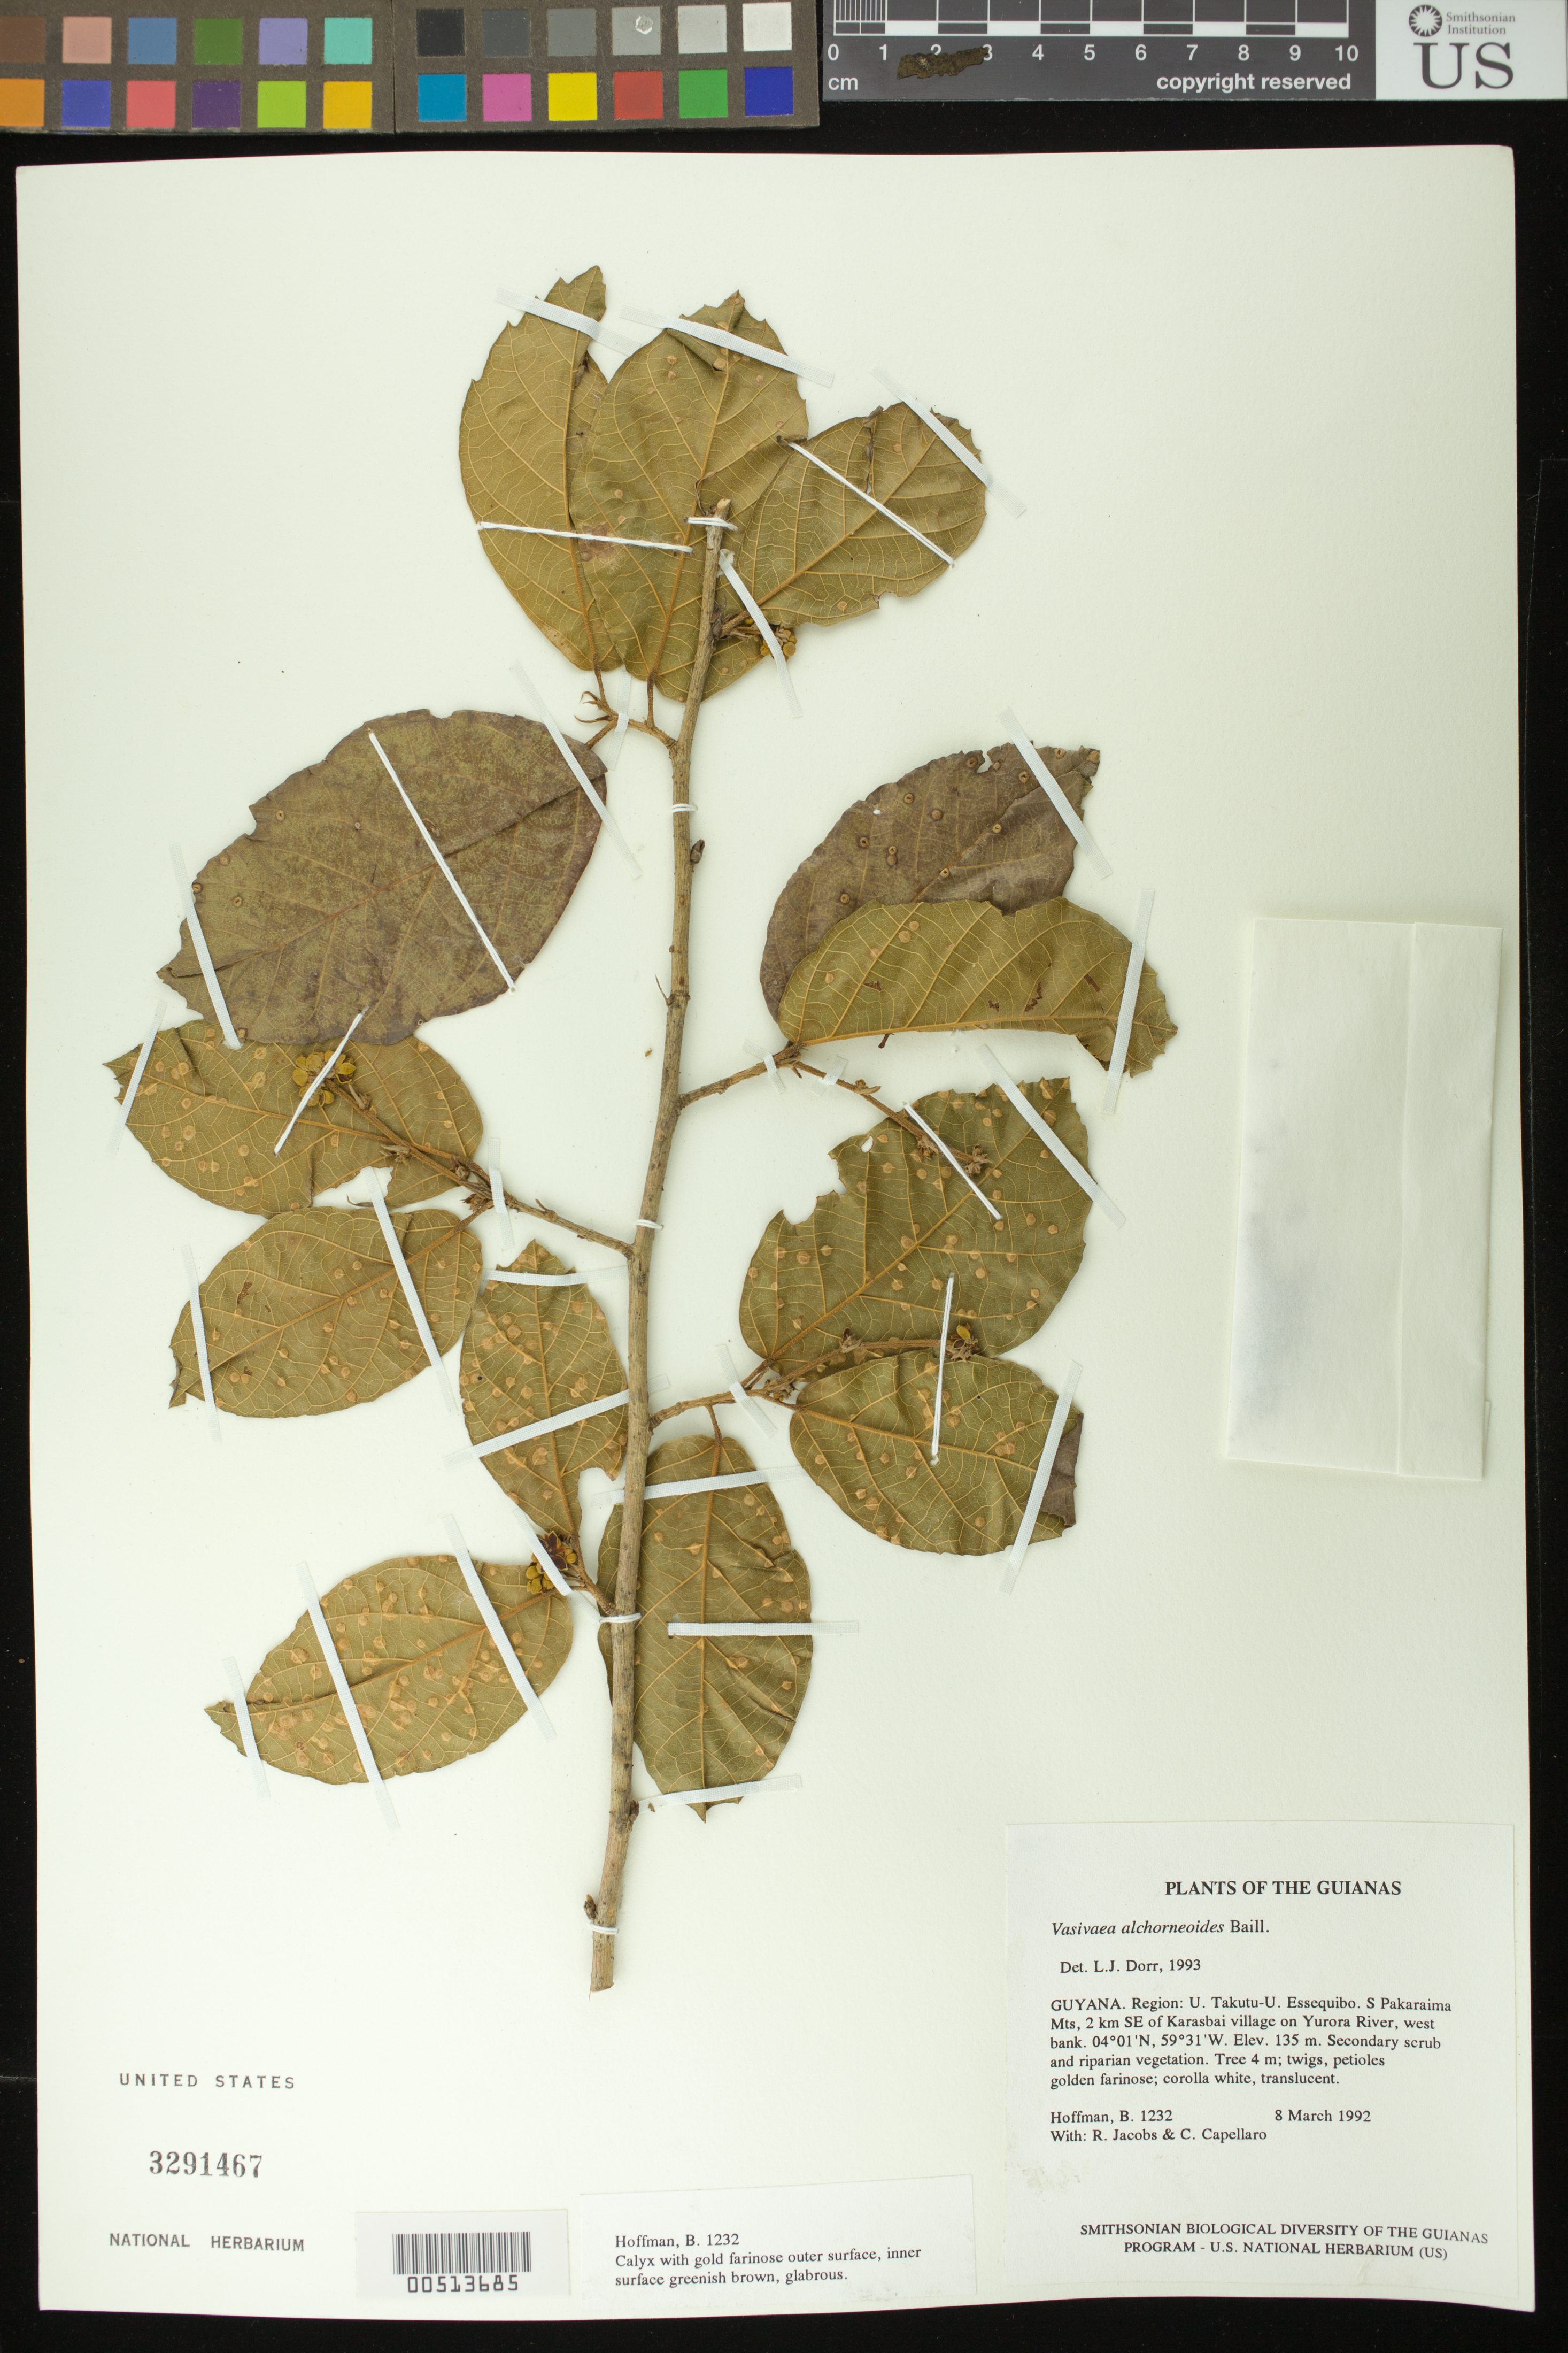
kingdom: Plantae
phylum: Tracheophyta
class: Magnoliopsida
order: Malvales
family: Malvaceae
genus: Vasivaea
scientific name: Vasivaea alchorneoides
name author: Baill.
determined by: Dorr, L. J., (BOT), Smithsonian Institution - National Museum of Natural History (UNITED STATES)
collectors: B. Hoffman, C. Jacobs & C. Capellaro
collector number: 1232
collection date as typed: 08 Mar 1992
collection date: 1992-03-08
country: Guyana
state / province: U. Takutu-U. Essequibo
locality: S. Pakaraima Mts, 2 km SE of Karasbai village on Yurora River, west bank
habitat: Secondary scrub and riparian vegetation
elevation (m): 135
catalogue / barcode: US 3291467